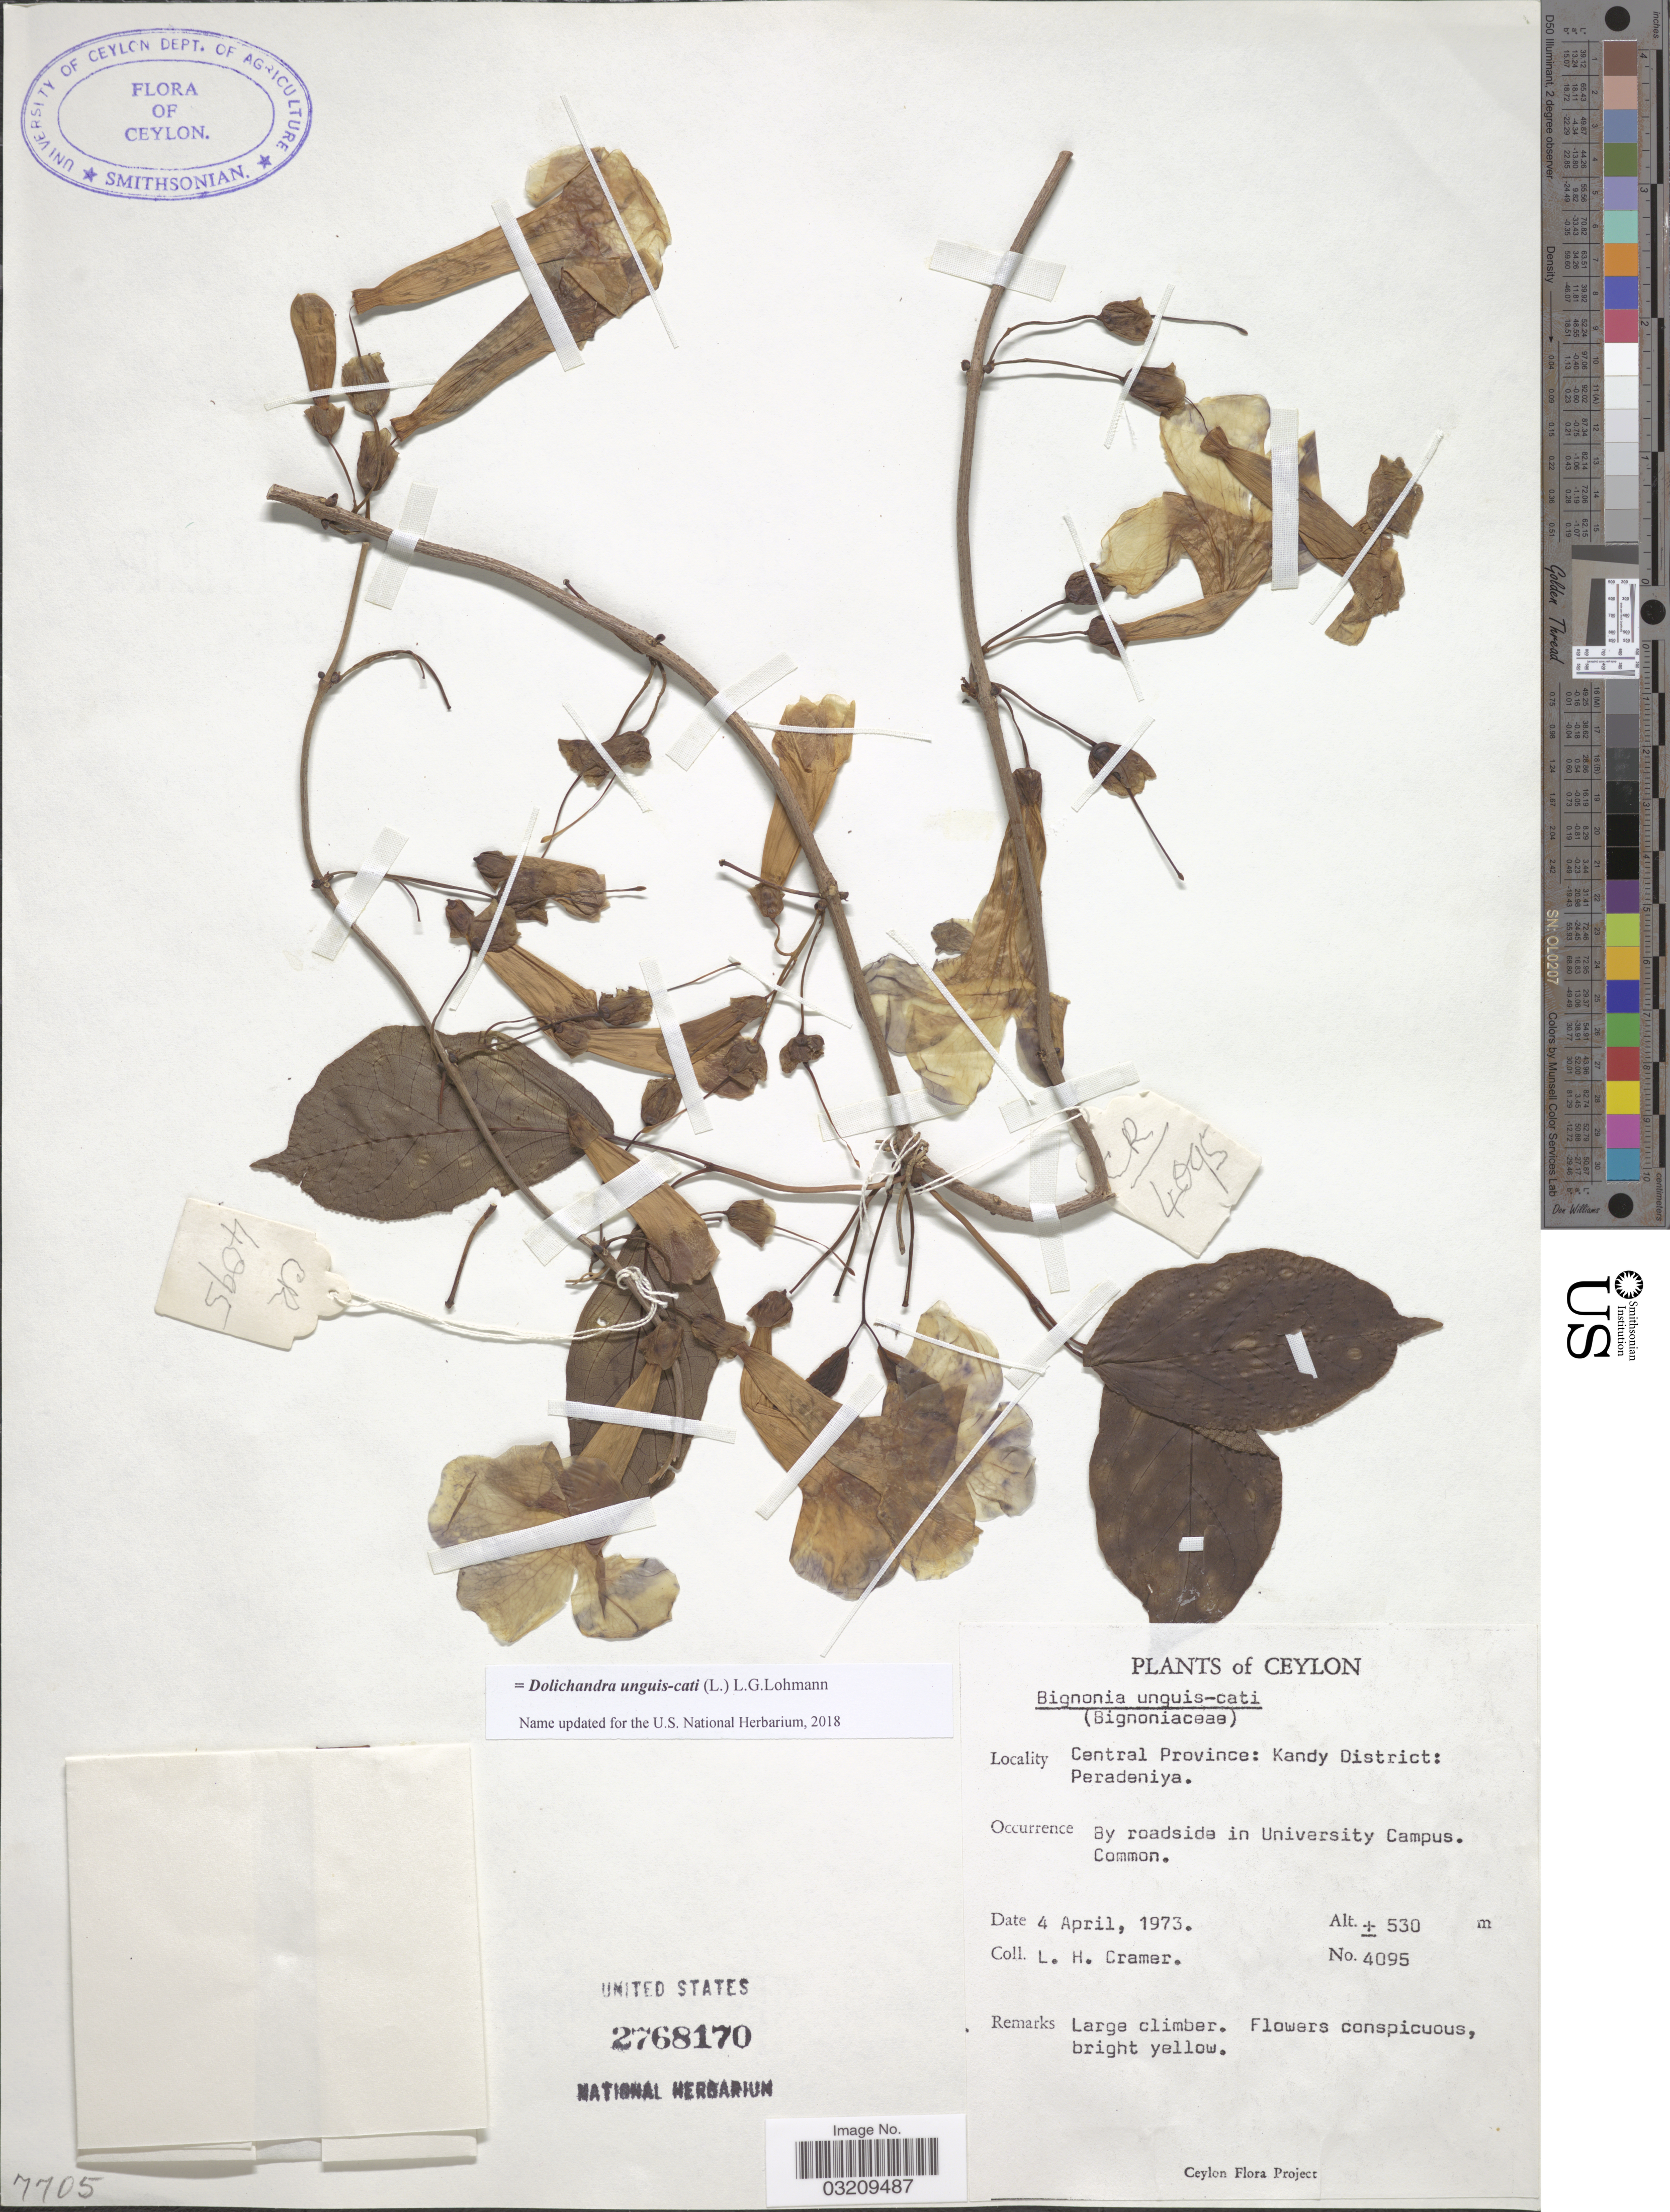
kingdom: Plantae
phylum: Tracheophyta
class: Magnoliopsida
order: Lamiales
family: Bignoniaceae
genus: Dolichandra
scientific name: Dolichandra unguis-cati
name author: (L.) L.G. Lohmann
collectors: L. H. Cramer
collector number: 4095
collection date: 1973-04-04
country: Sri Lanka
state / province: Central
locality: Ceylon. Central Province: Kandy District: Paradeniya. By roadside in University Campus.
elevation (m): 530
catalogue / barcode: US 2768170